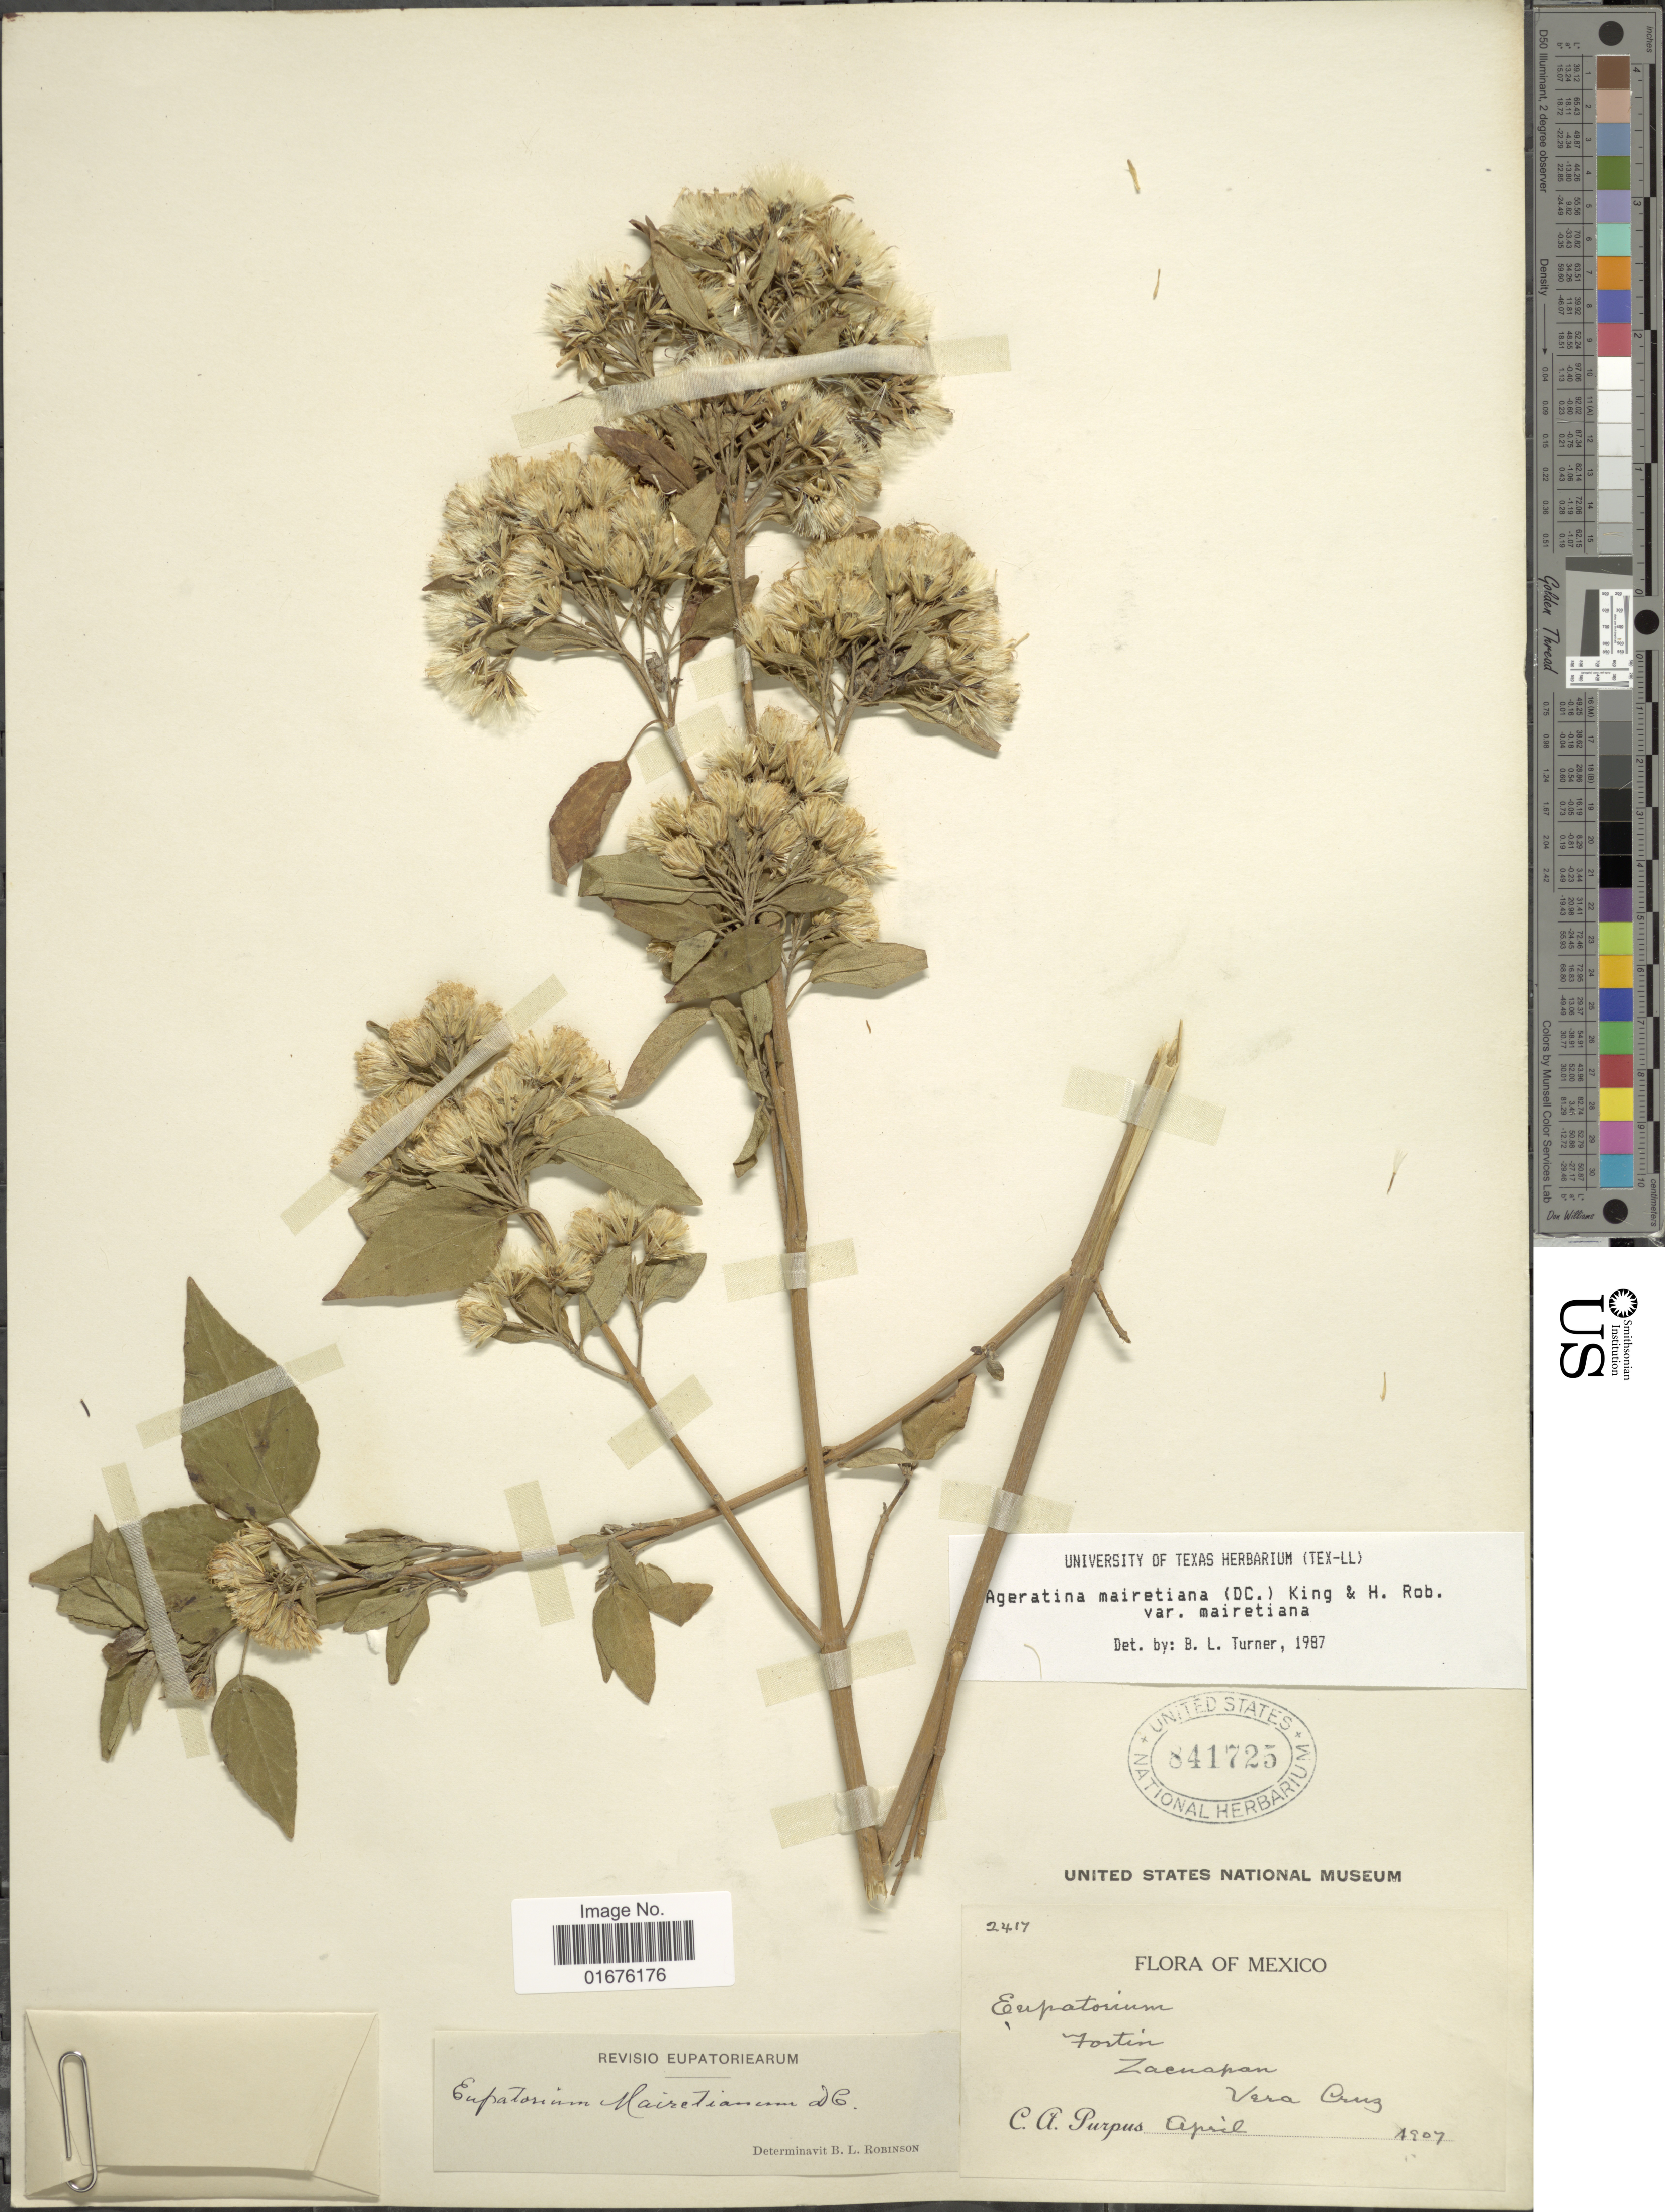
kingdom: Plantae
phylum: Tracheophyta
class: Magnoliopsida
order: Asterales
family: Asteraceae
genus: Ageratina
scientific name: Ageratina mairetiana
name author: (DC.) R.M. King & H. Rob.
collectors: C. A. Purpus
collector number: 2417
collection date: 1907-04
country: Mexico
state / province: Veracruz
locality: Fortin Zacuapan, Vera Cruz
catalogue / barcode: US 841725